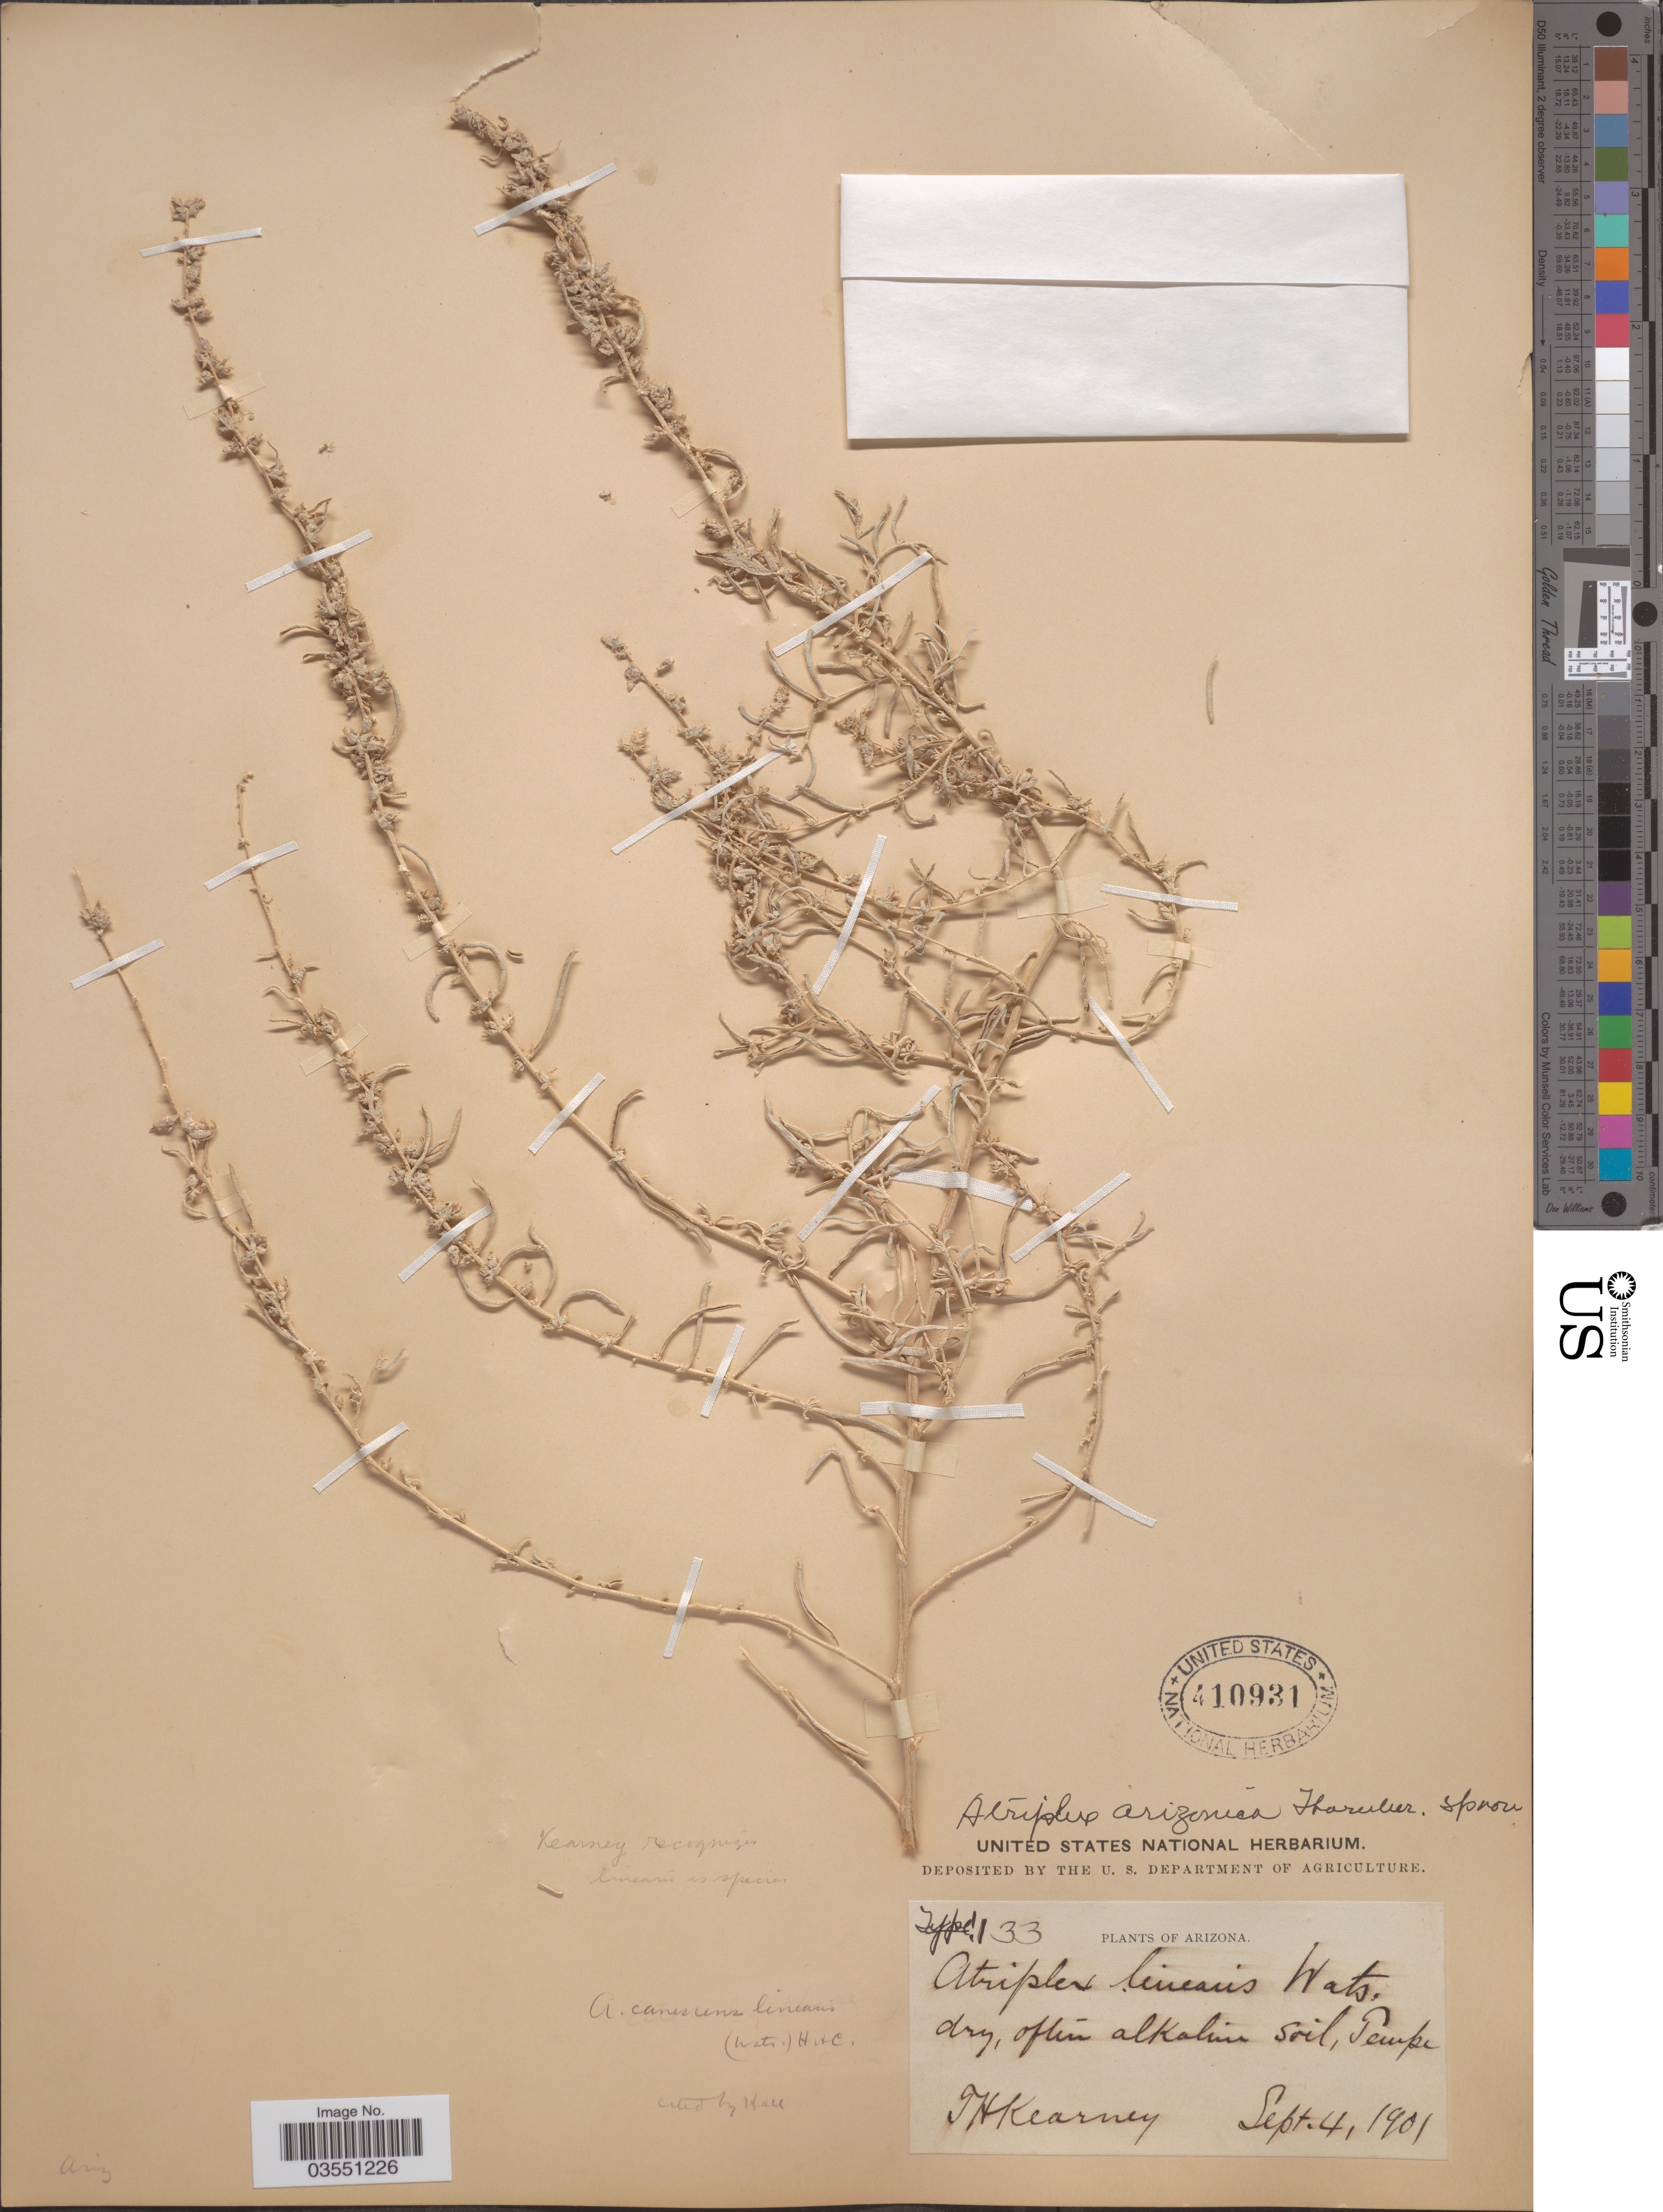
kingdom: Plantae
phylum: Tracheophyta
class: Magnoliopsida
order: Caryophyllales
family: Amaranthaceae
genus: Atriplex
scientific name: Atriplex canescens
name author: (Pursh) Nutt.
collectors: T. H. Kearney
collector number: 133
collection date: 1901-09-04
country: United States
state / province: Arizona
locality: Tempe.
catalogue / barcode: US 410931